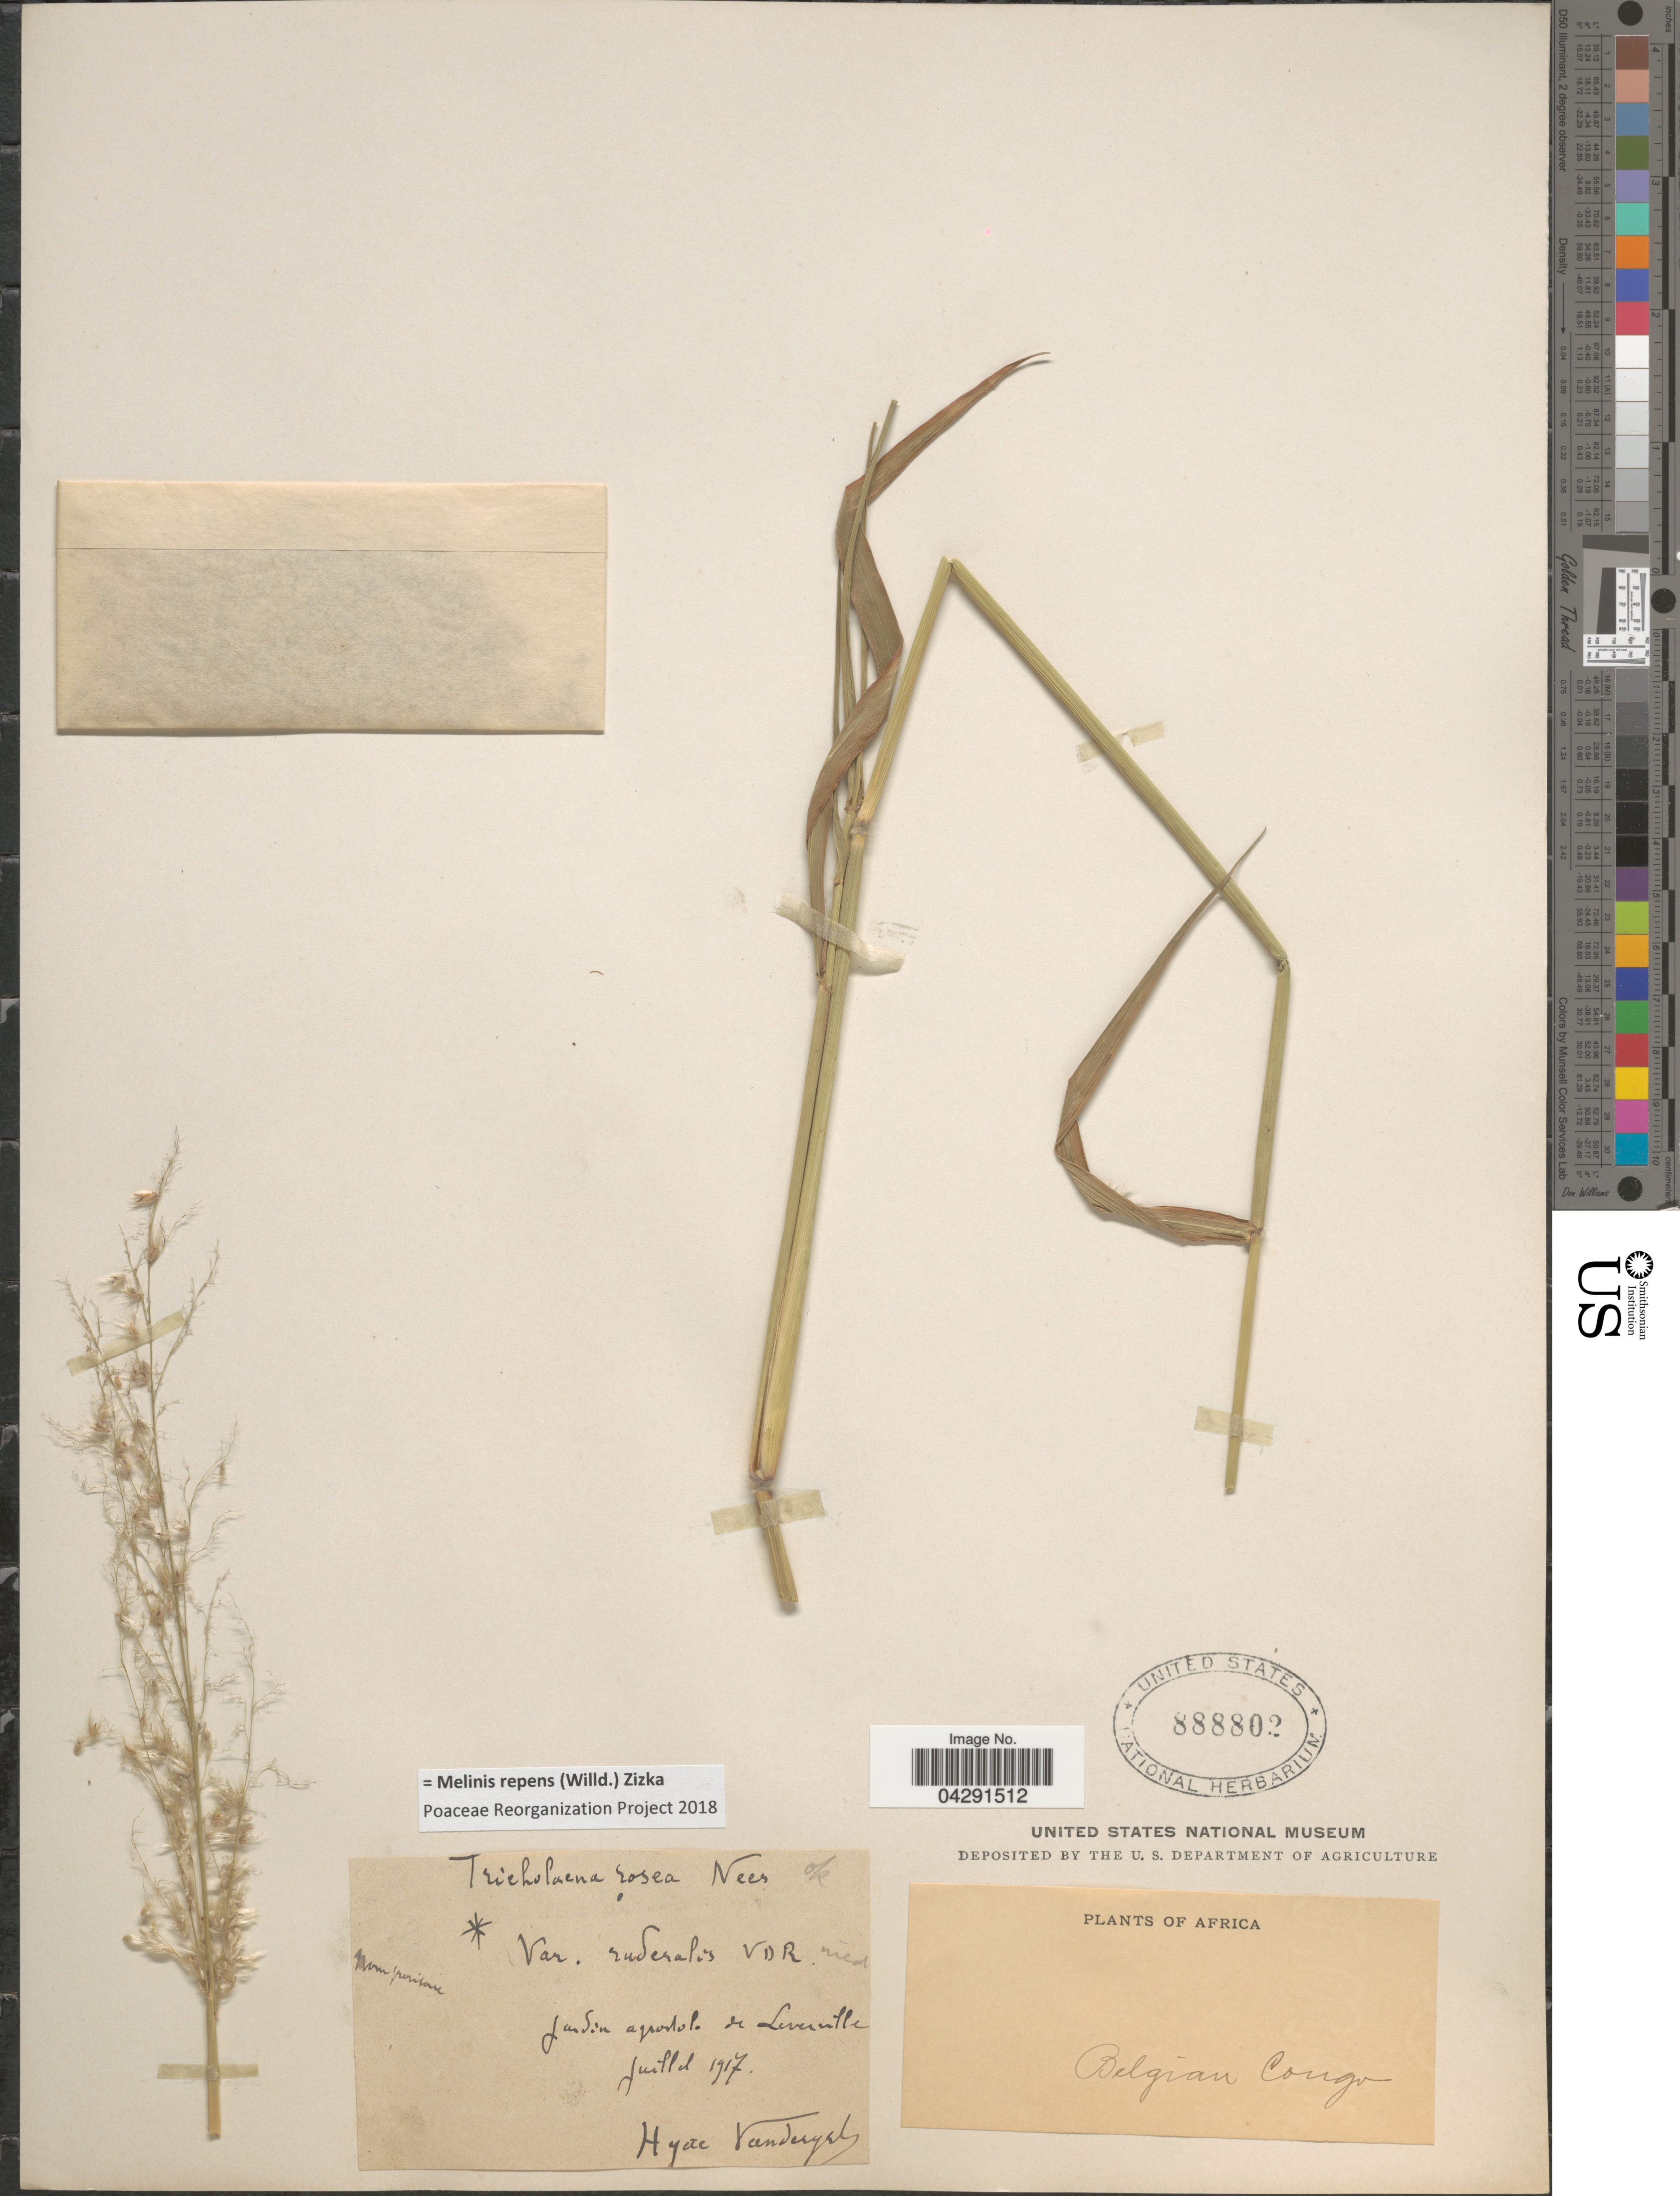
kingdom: Plantae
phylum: Tracheophyta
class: Liliopsida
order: Poales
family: Poaceae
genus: Melinis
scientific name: Melinis repens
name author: (Willd.) Zizka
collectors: H. J. R. Vanderyst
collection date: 1917-07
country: Congo, Democratic Republic of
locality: Jardin agrodolo de Levenille. Belgian Congo.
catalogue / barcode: US 888802